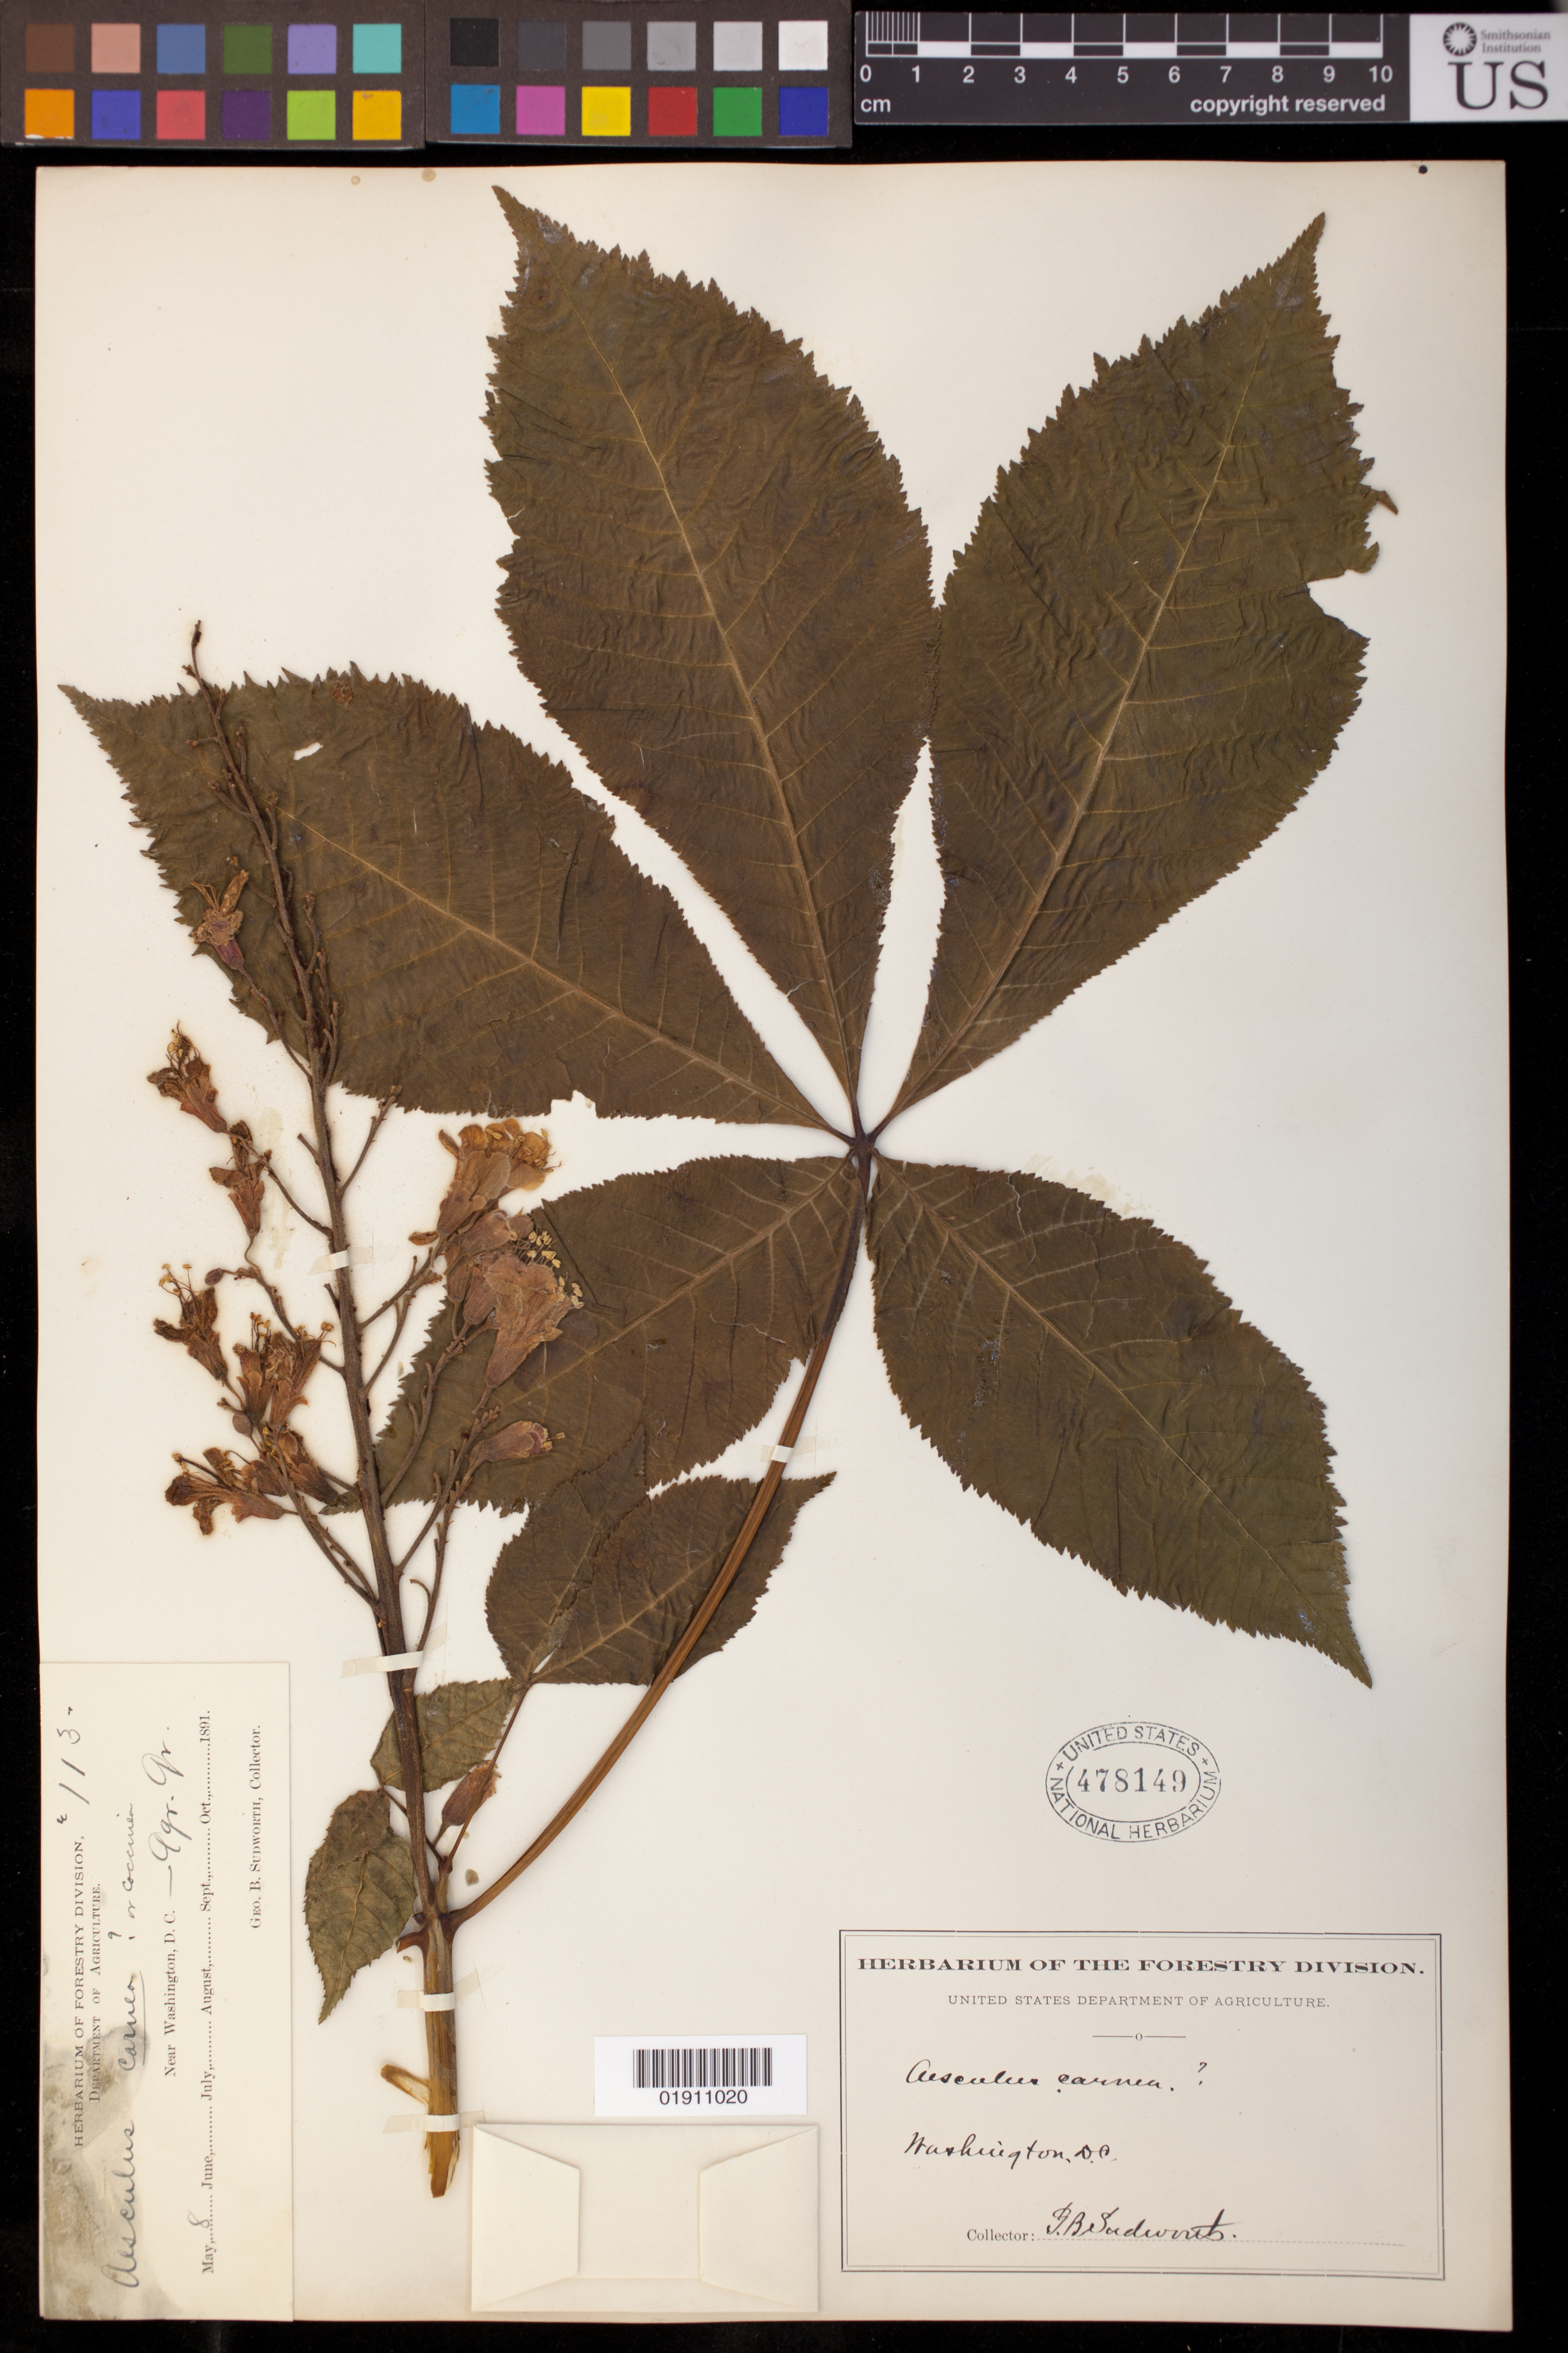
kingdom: Plantae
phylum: Tracheophyta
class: Magnoliopsida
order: Sapindales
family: Sapindaceae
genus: Aesculus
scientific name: Aesculus x carnea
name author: J. Zeyh.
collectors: G. B. Sudworth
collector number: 113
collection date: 1891-05-08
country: United States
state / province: District of Columbia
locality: Near Washington, D.C.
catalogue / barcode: US 478149